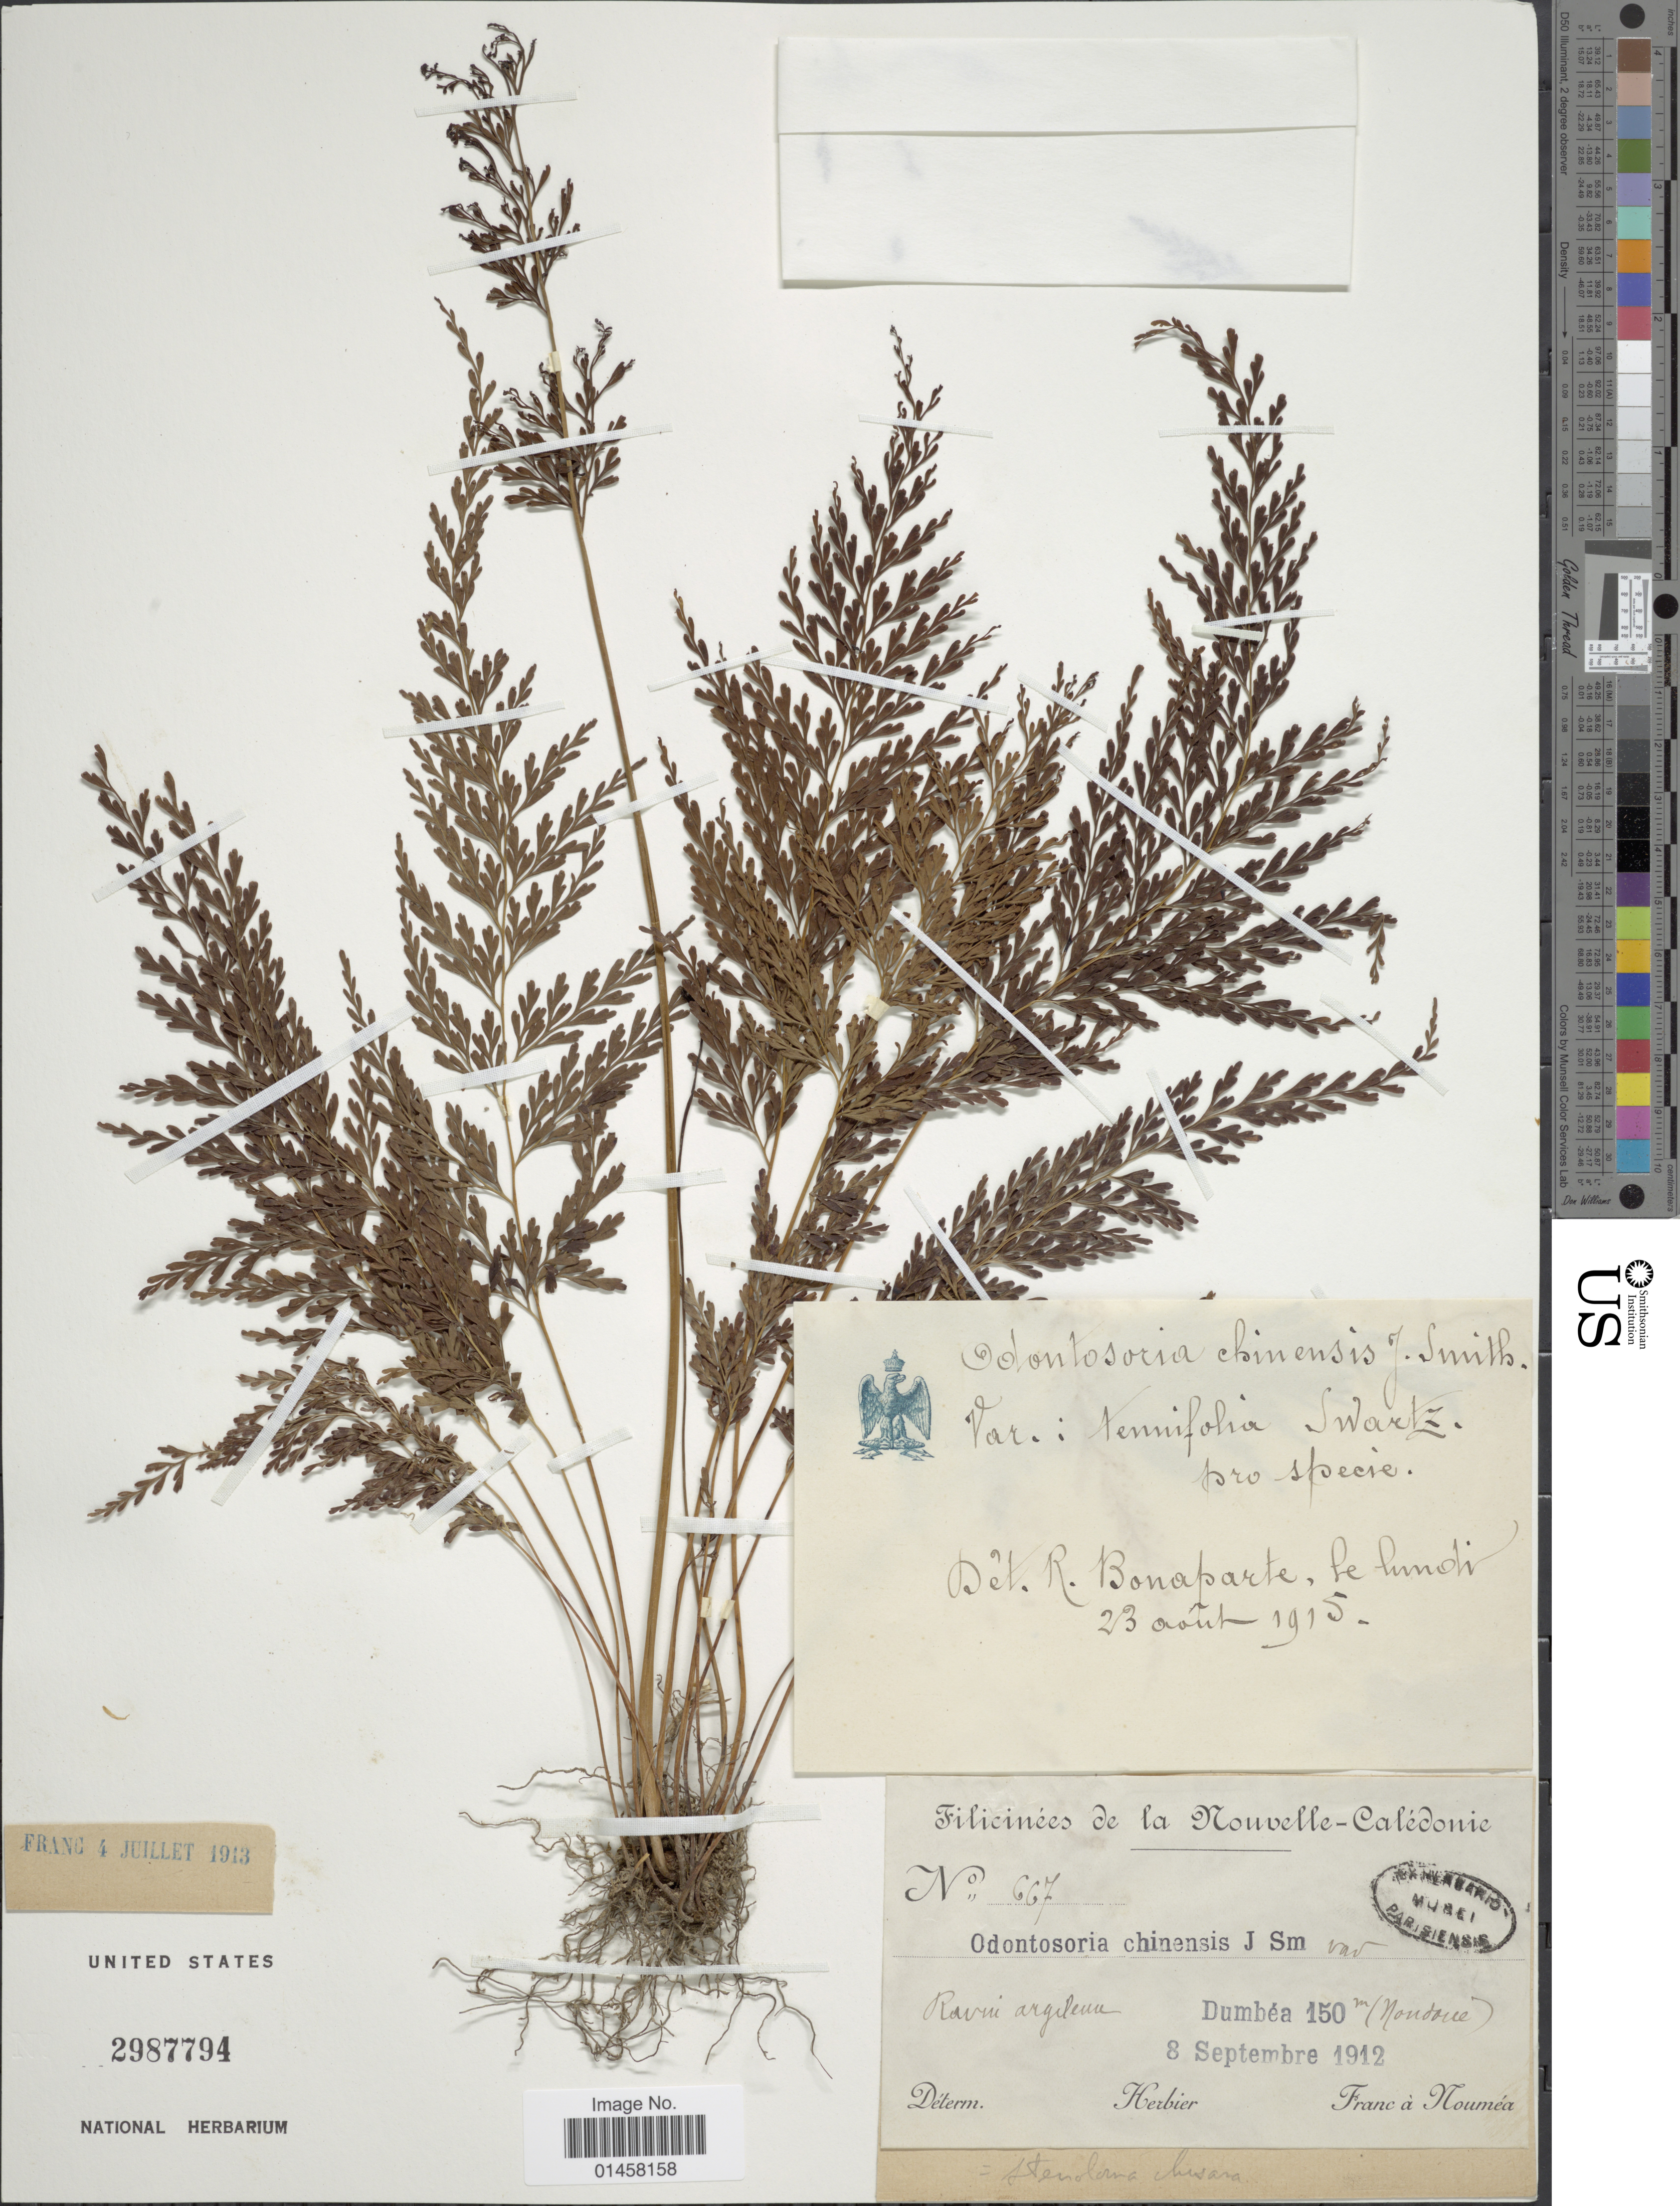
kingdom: Plantae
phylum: Tracheophyta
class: Polypodiopsida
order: Polypodiales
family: Lindsaeaceae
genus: Sphenomeris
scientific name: Sphenomeris chinensis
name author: (L.) Maxon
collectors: Franc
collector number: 667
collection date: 1912-09-08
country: New Caledonia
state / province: South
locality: Dumbéa (Noudoué)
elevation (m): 150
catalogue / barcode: US 2987794